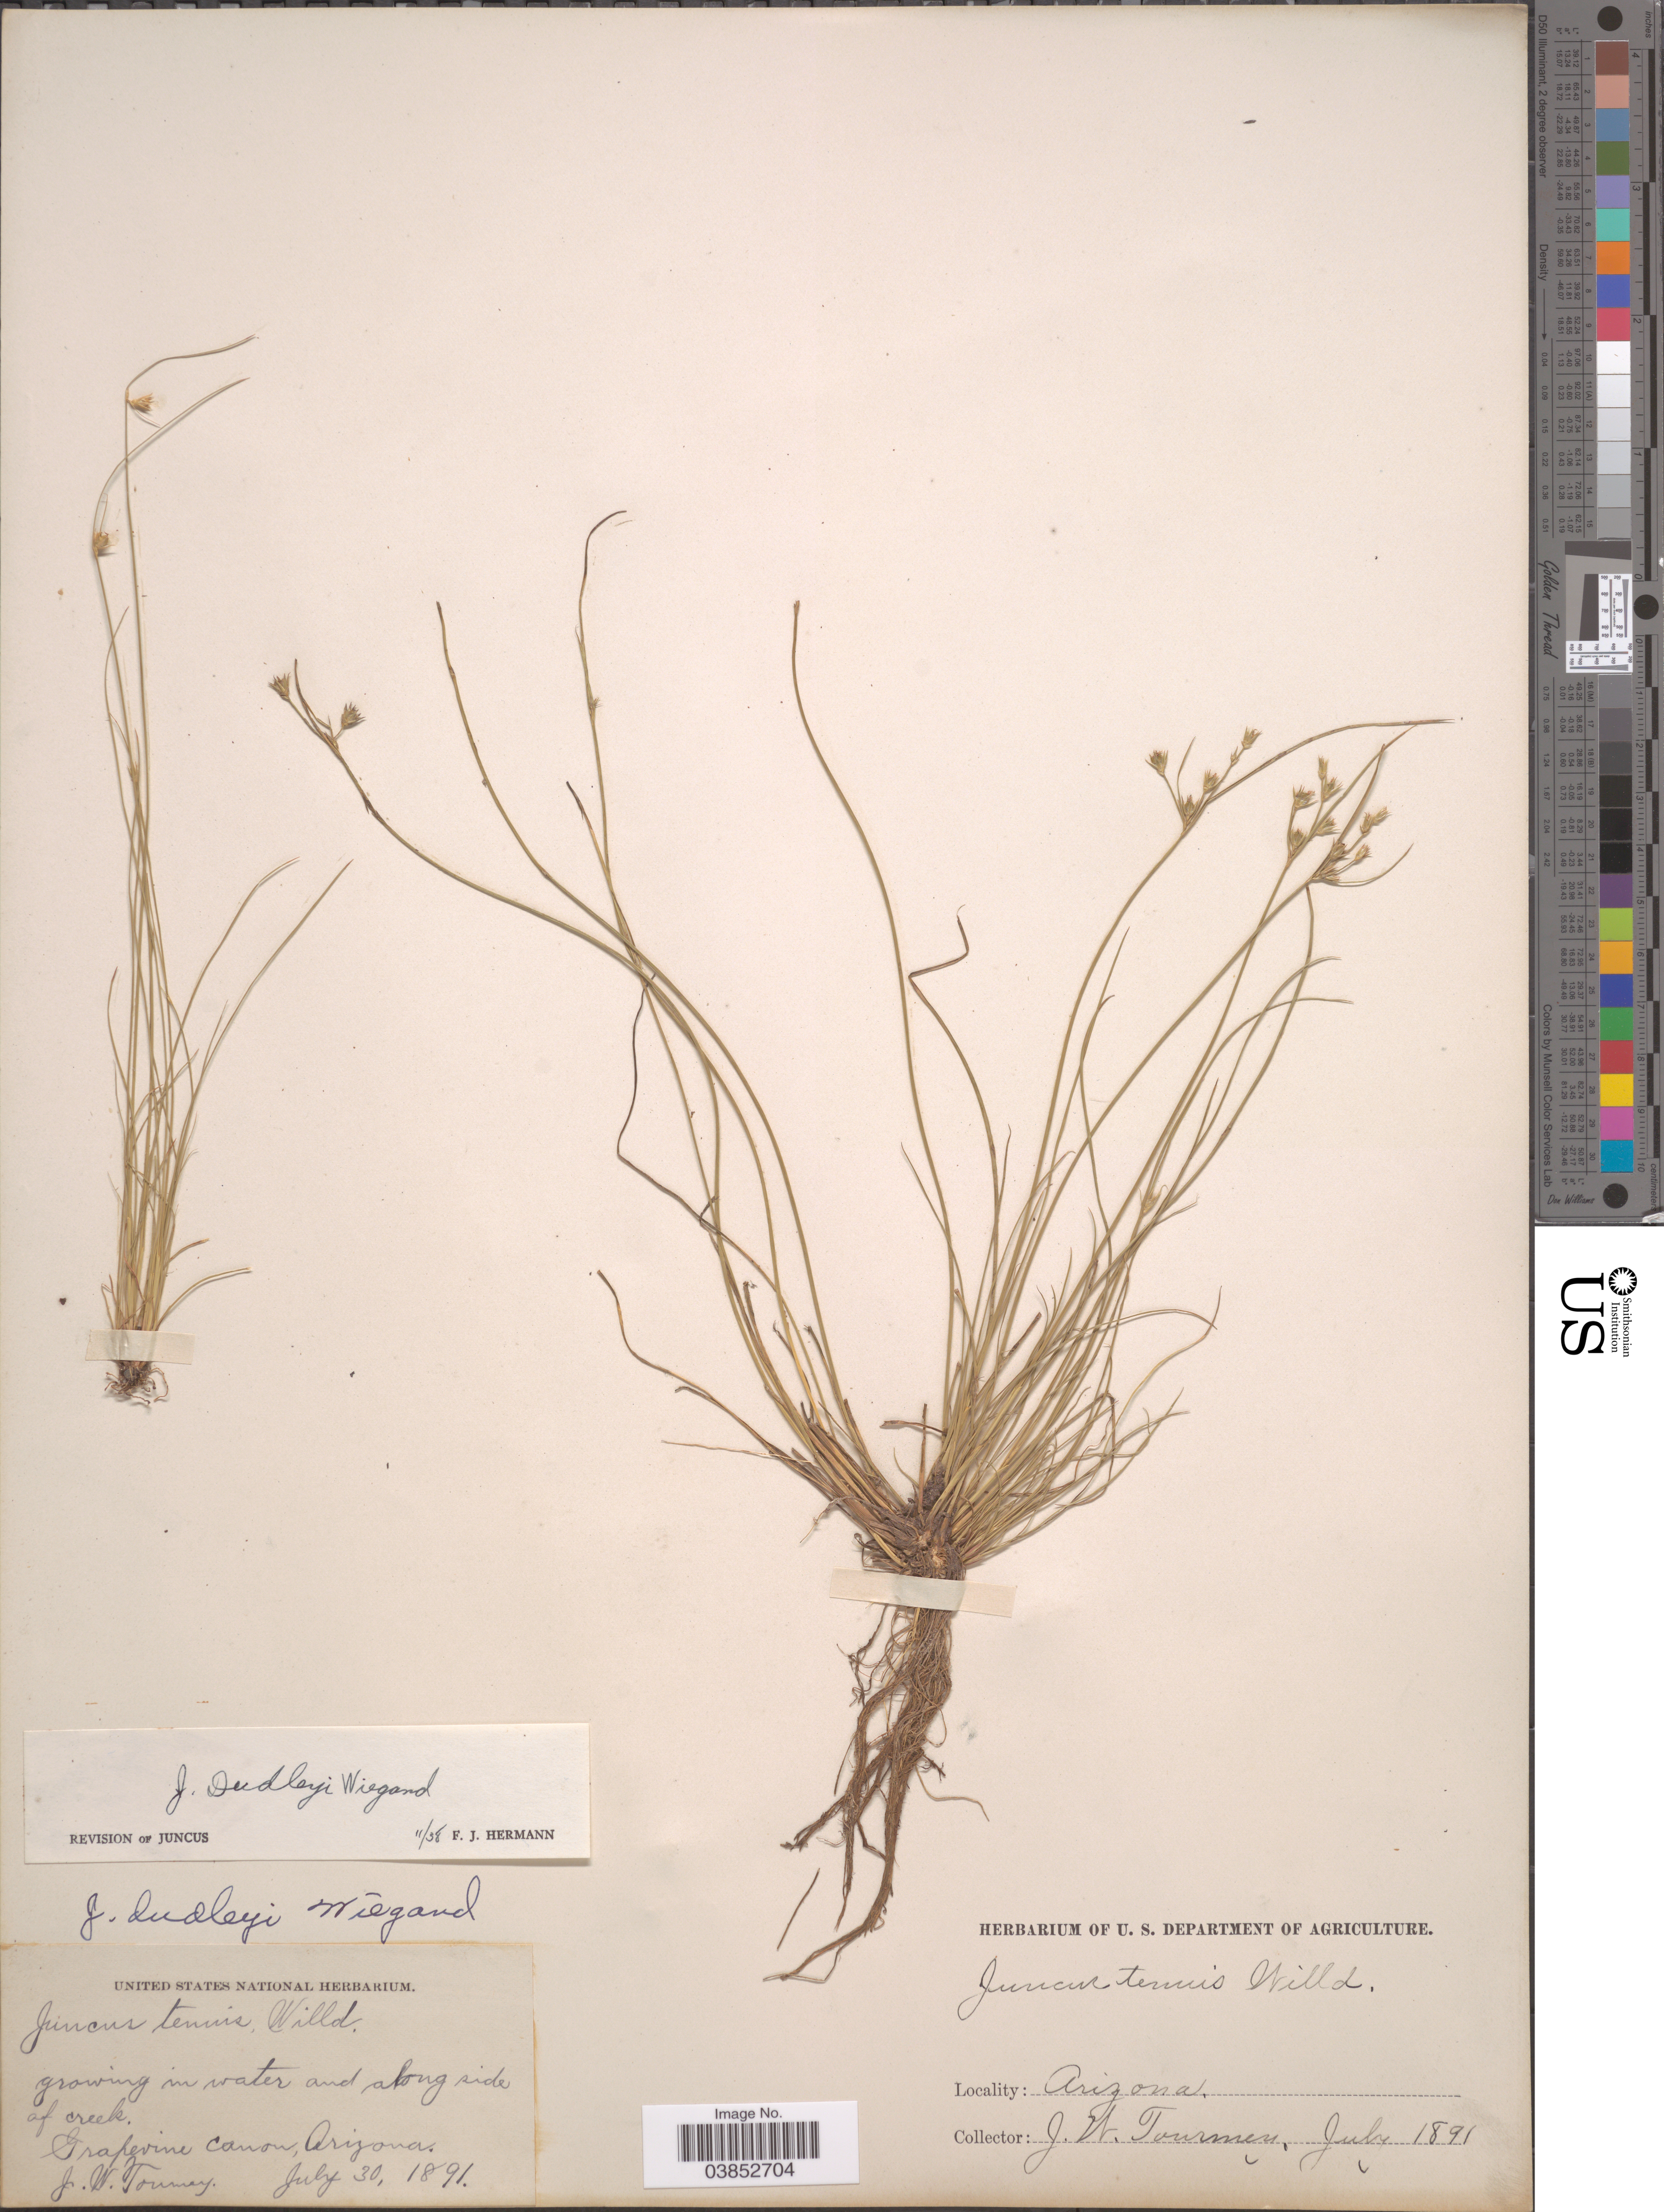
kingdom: Plantae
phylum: Tracheophyta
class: Liliopsida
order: Poales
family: Juncaceae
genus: Juncus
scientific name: Juncus dudleyi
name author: Wiegand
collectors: J. W. Toumey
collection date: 1891-07-30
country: United States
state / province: Arizona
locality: Grapevine canon.